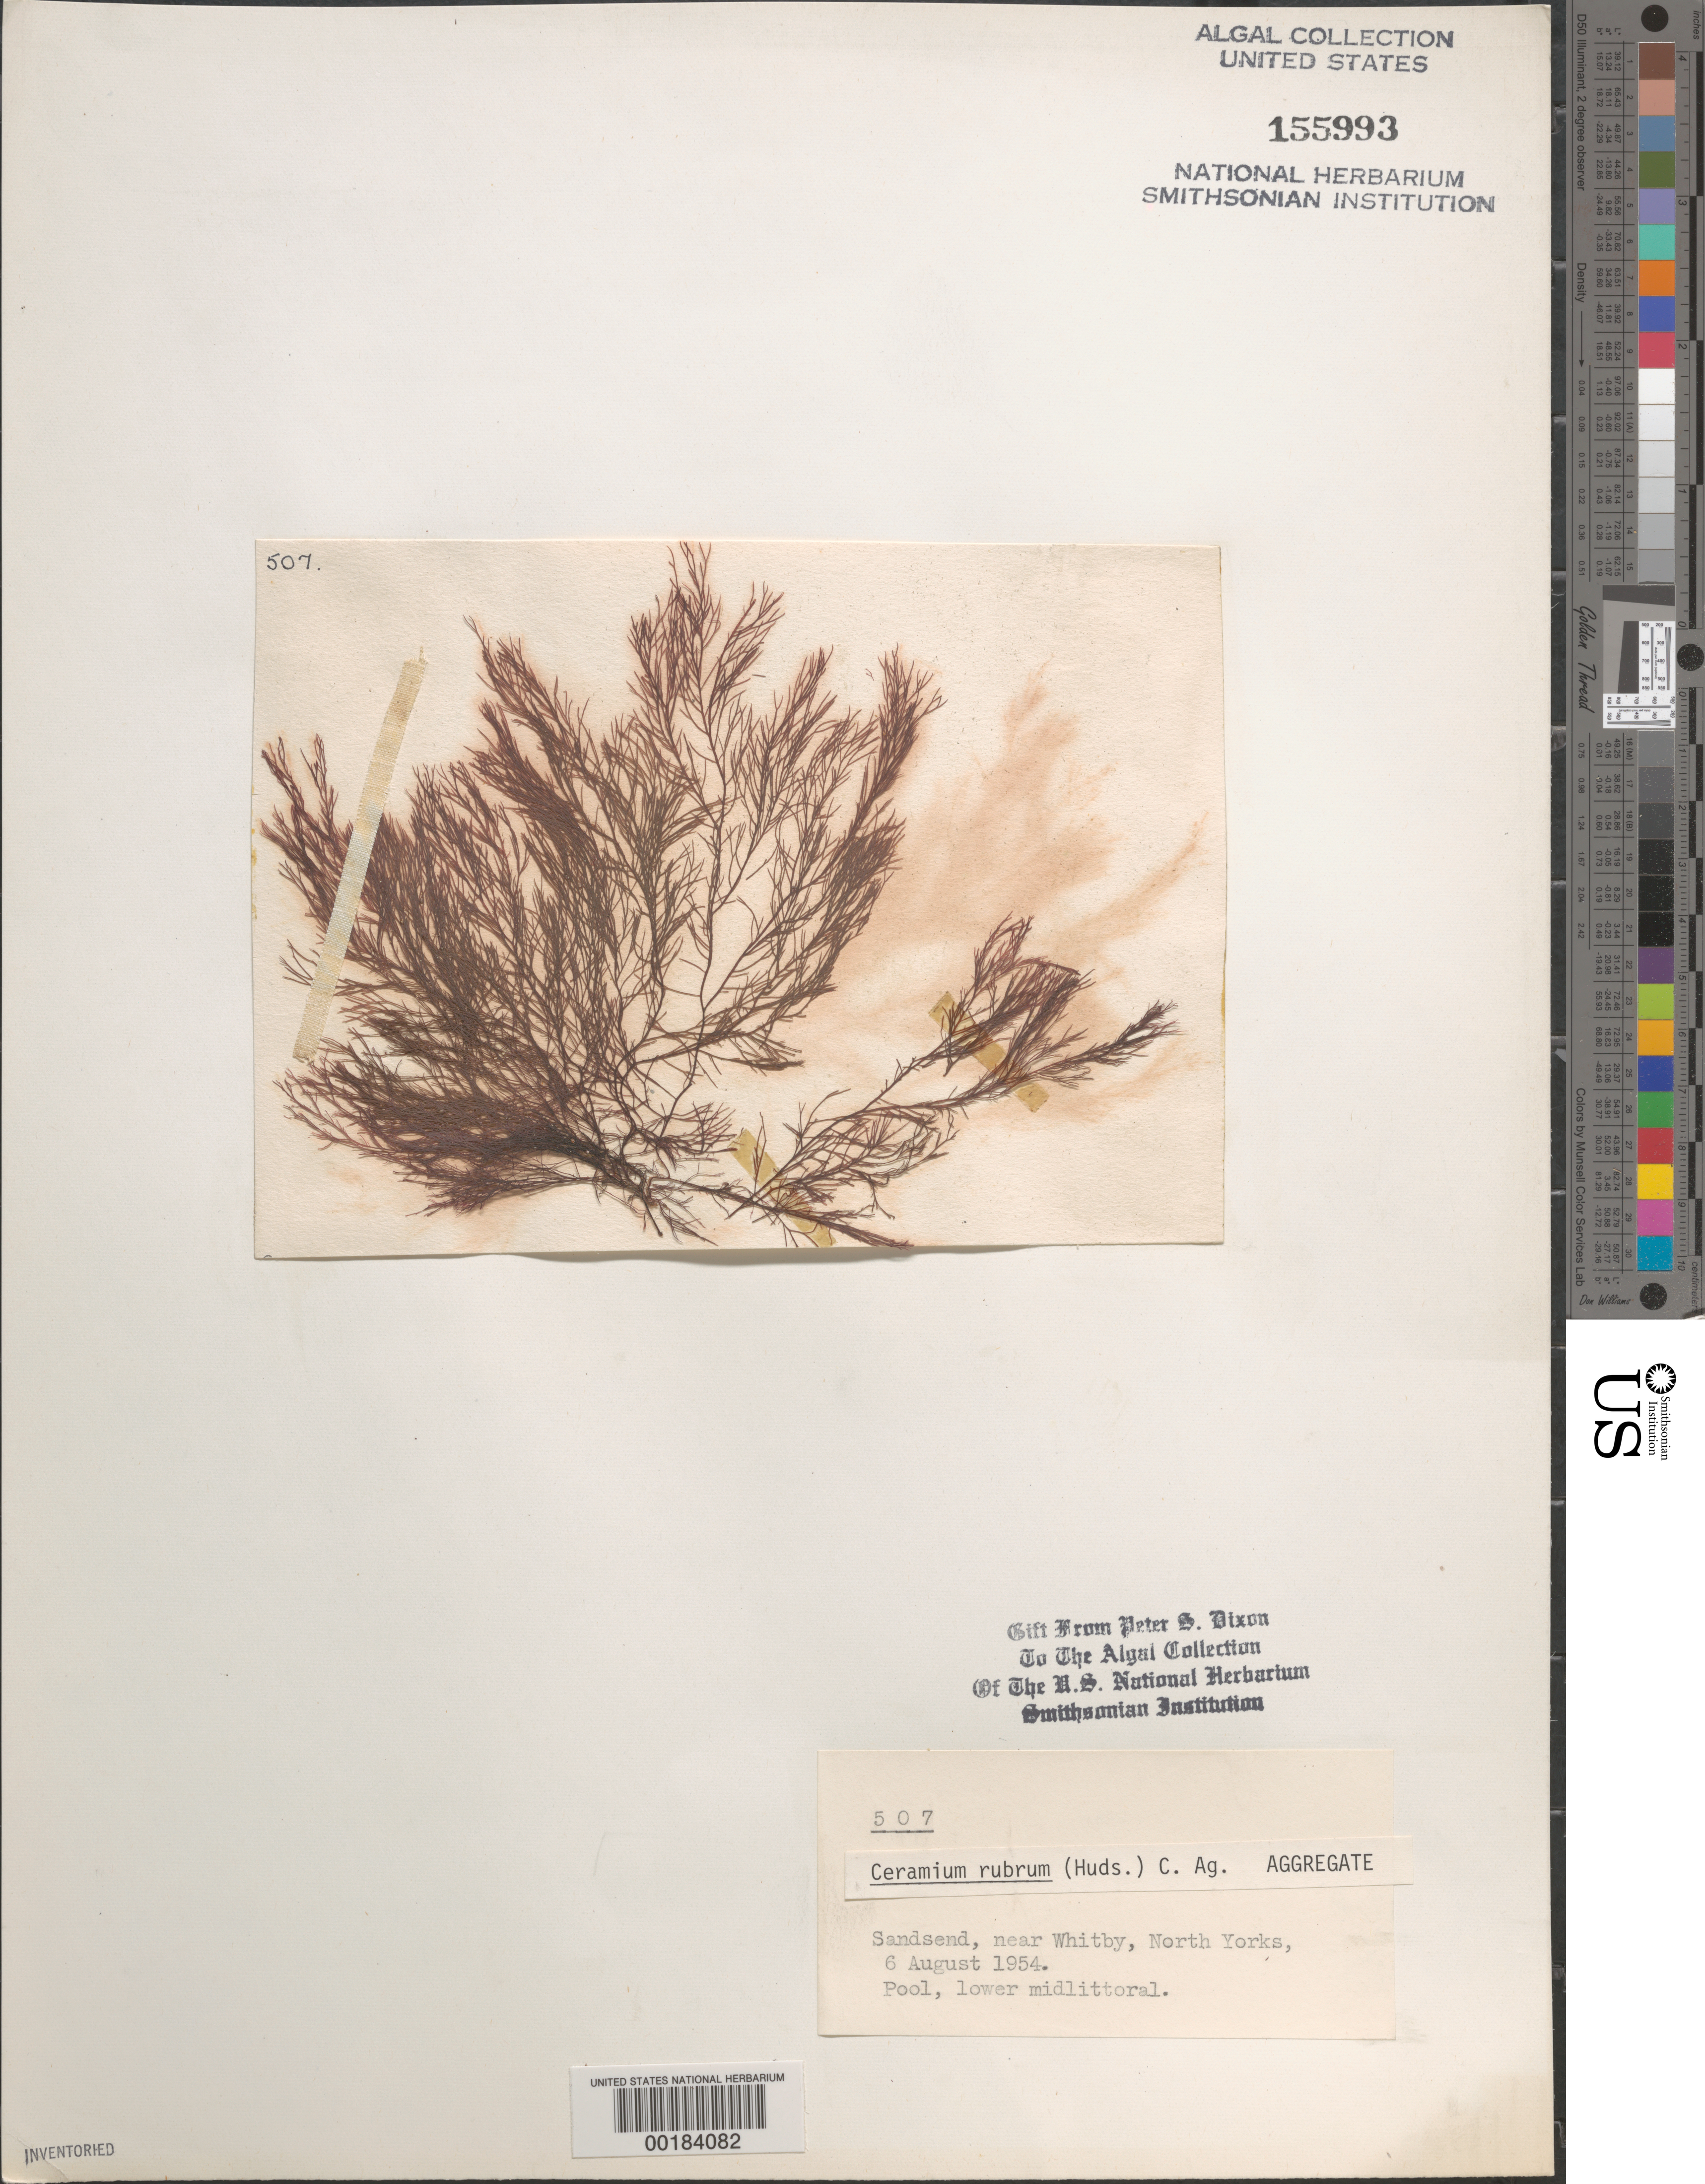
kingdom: Plantae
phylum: Rhodophyta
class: Florideophyceae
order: Ceramiales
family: Ceramiaceae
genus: Ceramium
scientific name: Ceramium rubrum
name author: C. Agardh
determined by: Dixon, P. S.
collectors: P. S. Dixon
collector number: PSD 507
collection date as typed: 06 Aug 1954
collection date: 1954-08-06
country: United Kingdom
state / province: England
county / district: North Yorkshire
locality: Sandsend, near Whitby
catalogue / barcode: US 155993